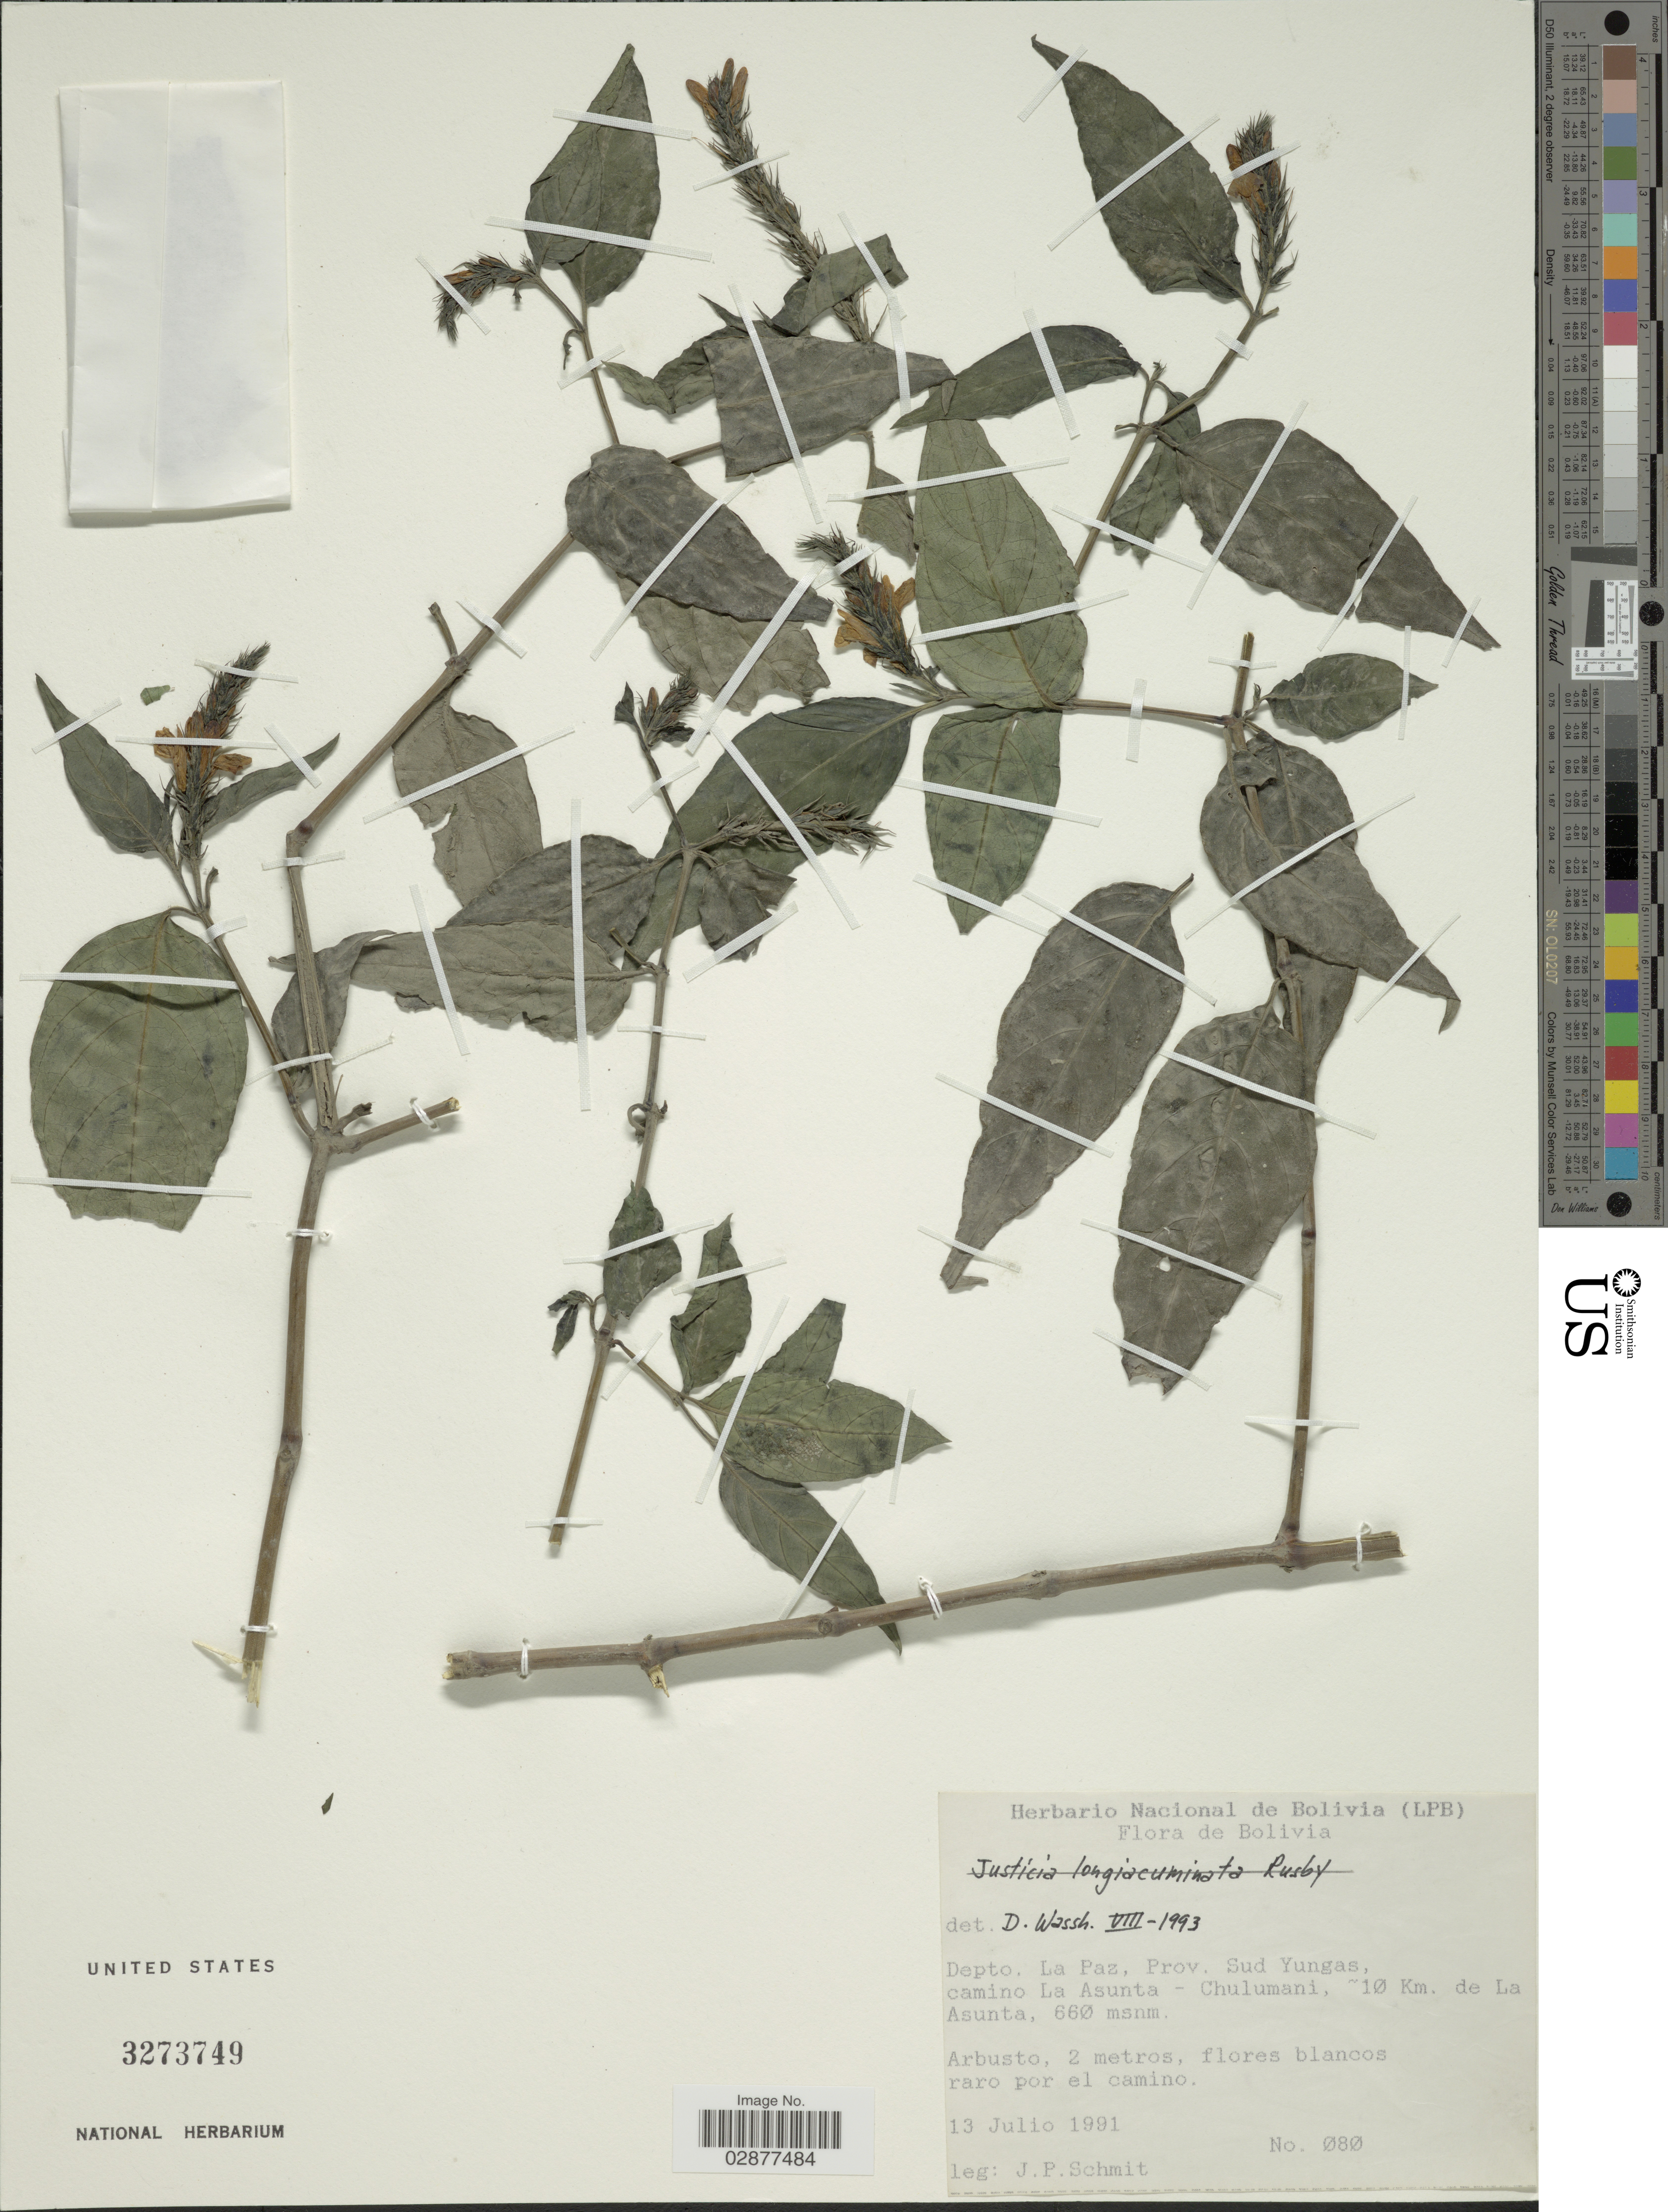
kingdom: Plantae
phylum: Tracheophyta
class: Magnoliopsida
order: Lamiales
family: Acanthaceae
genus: Justicia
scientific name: Justicia boliviana subsp. subintegrifolia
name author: (Rusby) Wassh. & J.R.I. Wood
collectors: J. Schmit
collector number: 080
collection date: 1991-07-13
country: Bolivia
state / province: La Paz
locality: Depto. La Paz, Prov. Sud Yungas, camino La Asunta - Chulumani, ~ 10 Km. de La Asunta.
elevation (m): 660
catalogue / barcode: US 3273749